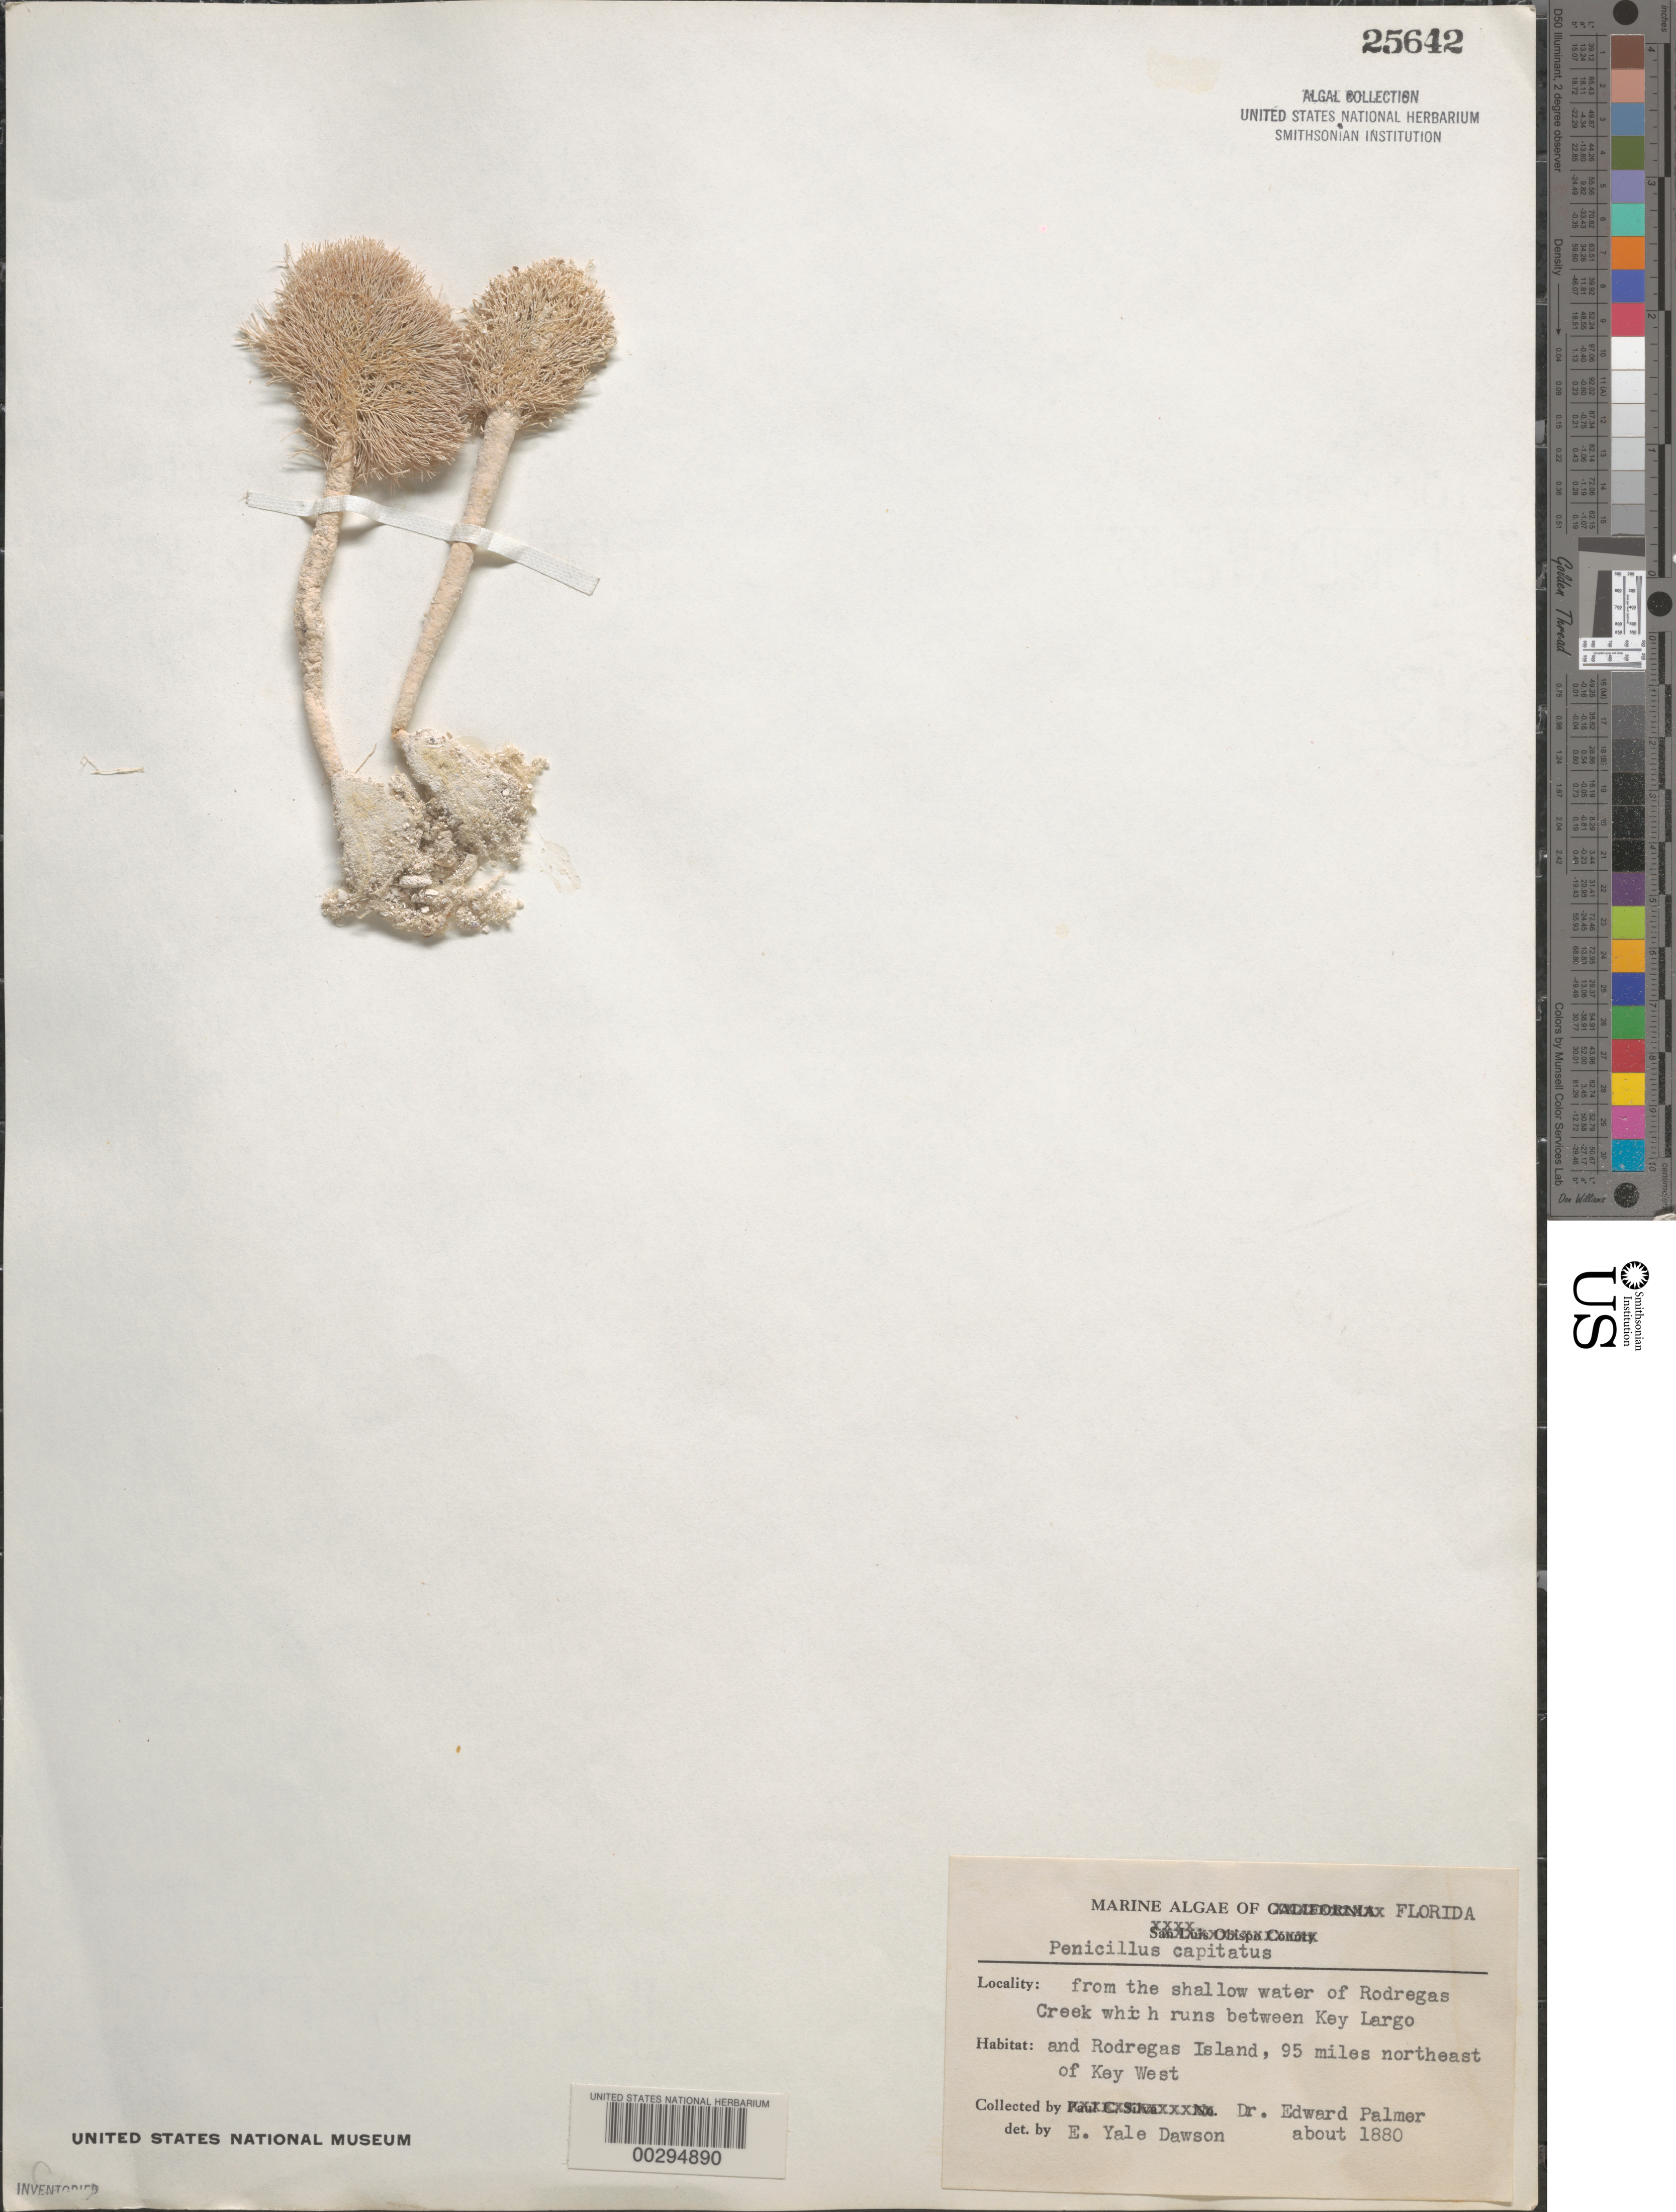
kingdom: Plantae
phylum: Chlorophyta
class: Ulvophyceae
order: Bryopsidales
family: Udoteaceae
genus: Penicillus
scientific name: Penicillus capitatus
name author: Lam.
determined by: Dawson, E. Y.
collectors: E. Palmer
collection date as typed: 1880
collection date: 1880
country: United States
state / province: Florida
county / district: Monroe County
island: Florida Keys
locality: Rodregas Creek, between Key Largo and Rodregas Key [Rodregas Island]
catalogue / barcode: US 25642